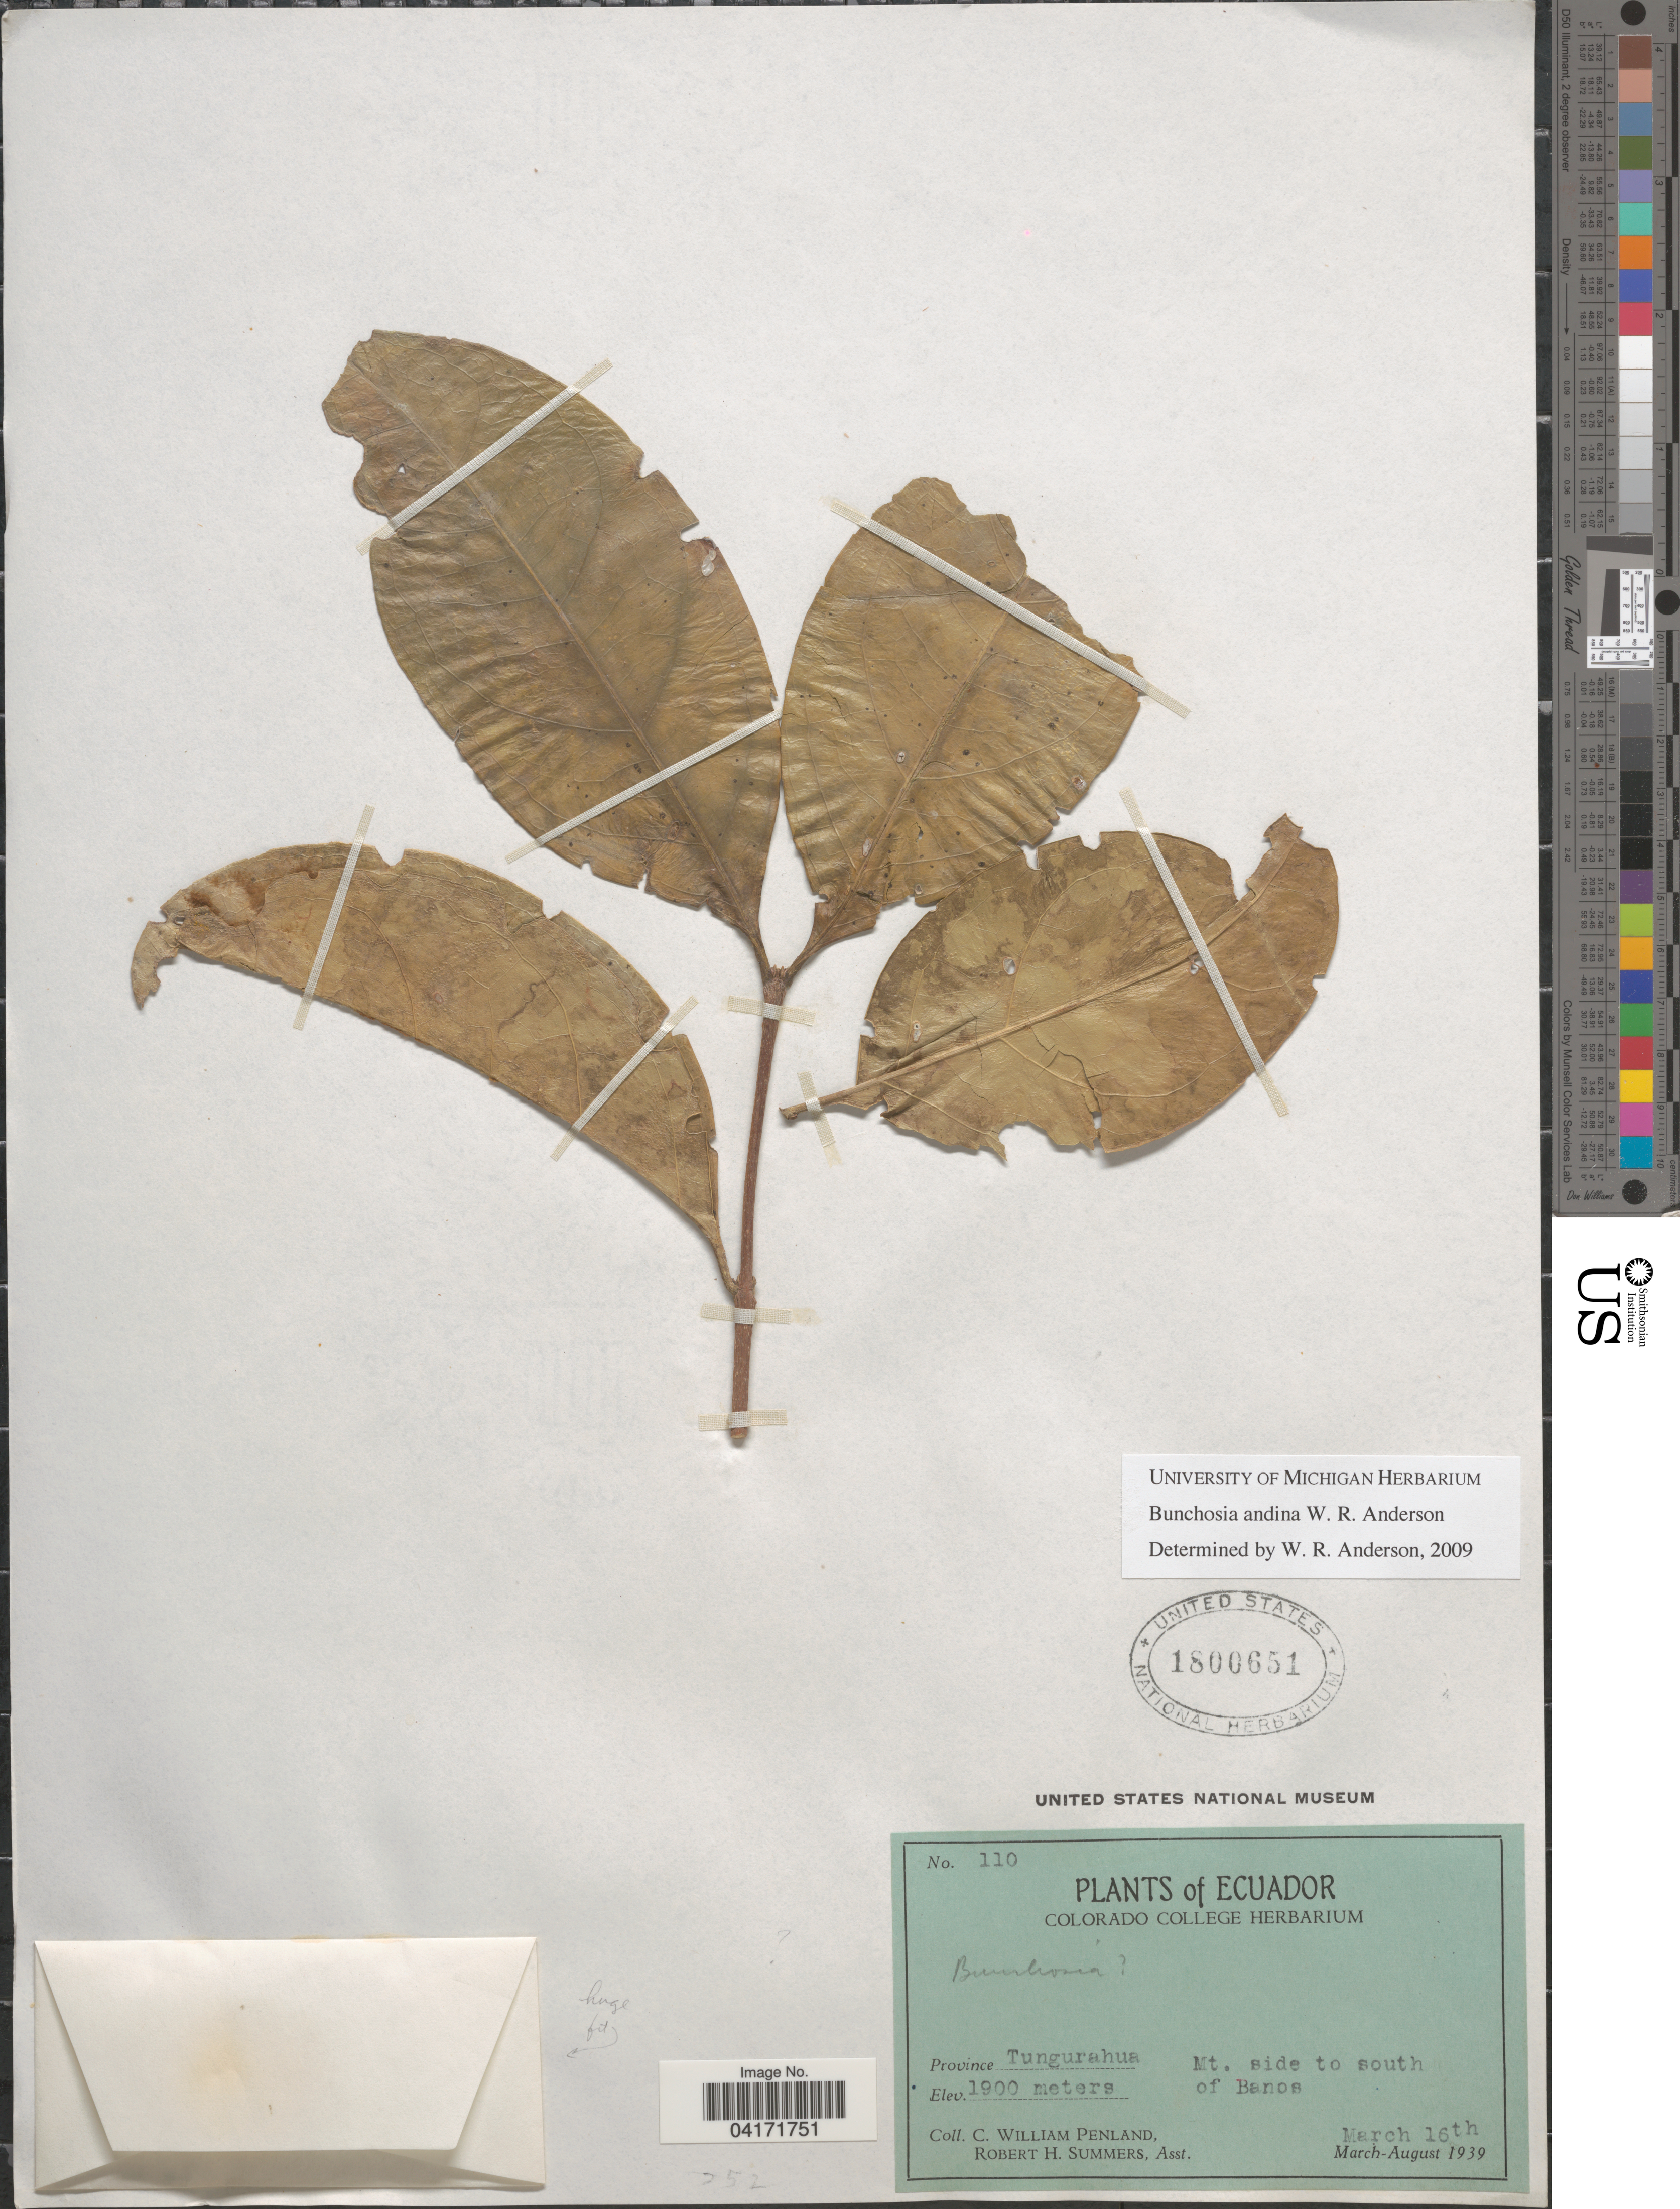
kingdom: Plantae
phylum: Tracheophyta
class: Magnoliopsida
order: Malpighiales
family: Malpighiaceae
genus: Bunchosia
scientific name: Bunchosia andina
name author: W.R. Anderson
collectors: C. W. Penland & R. Summers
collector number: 110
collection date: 1939-03-16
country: Ecuador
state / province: Tungurahua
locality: Mt. side to south of Banos.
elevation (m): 1900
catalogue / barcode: US 1800651